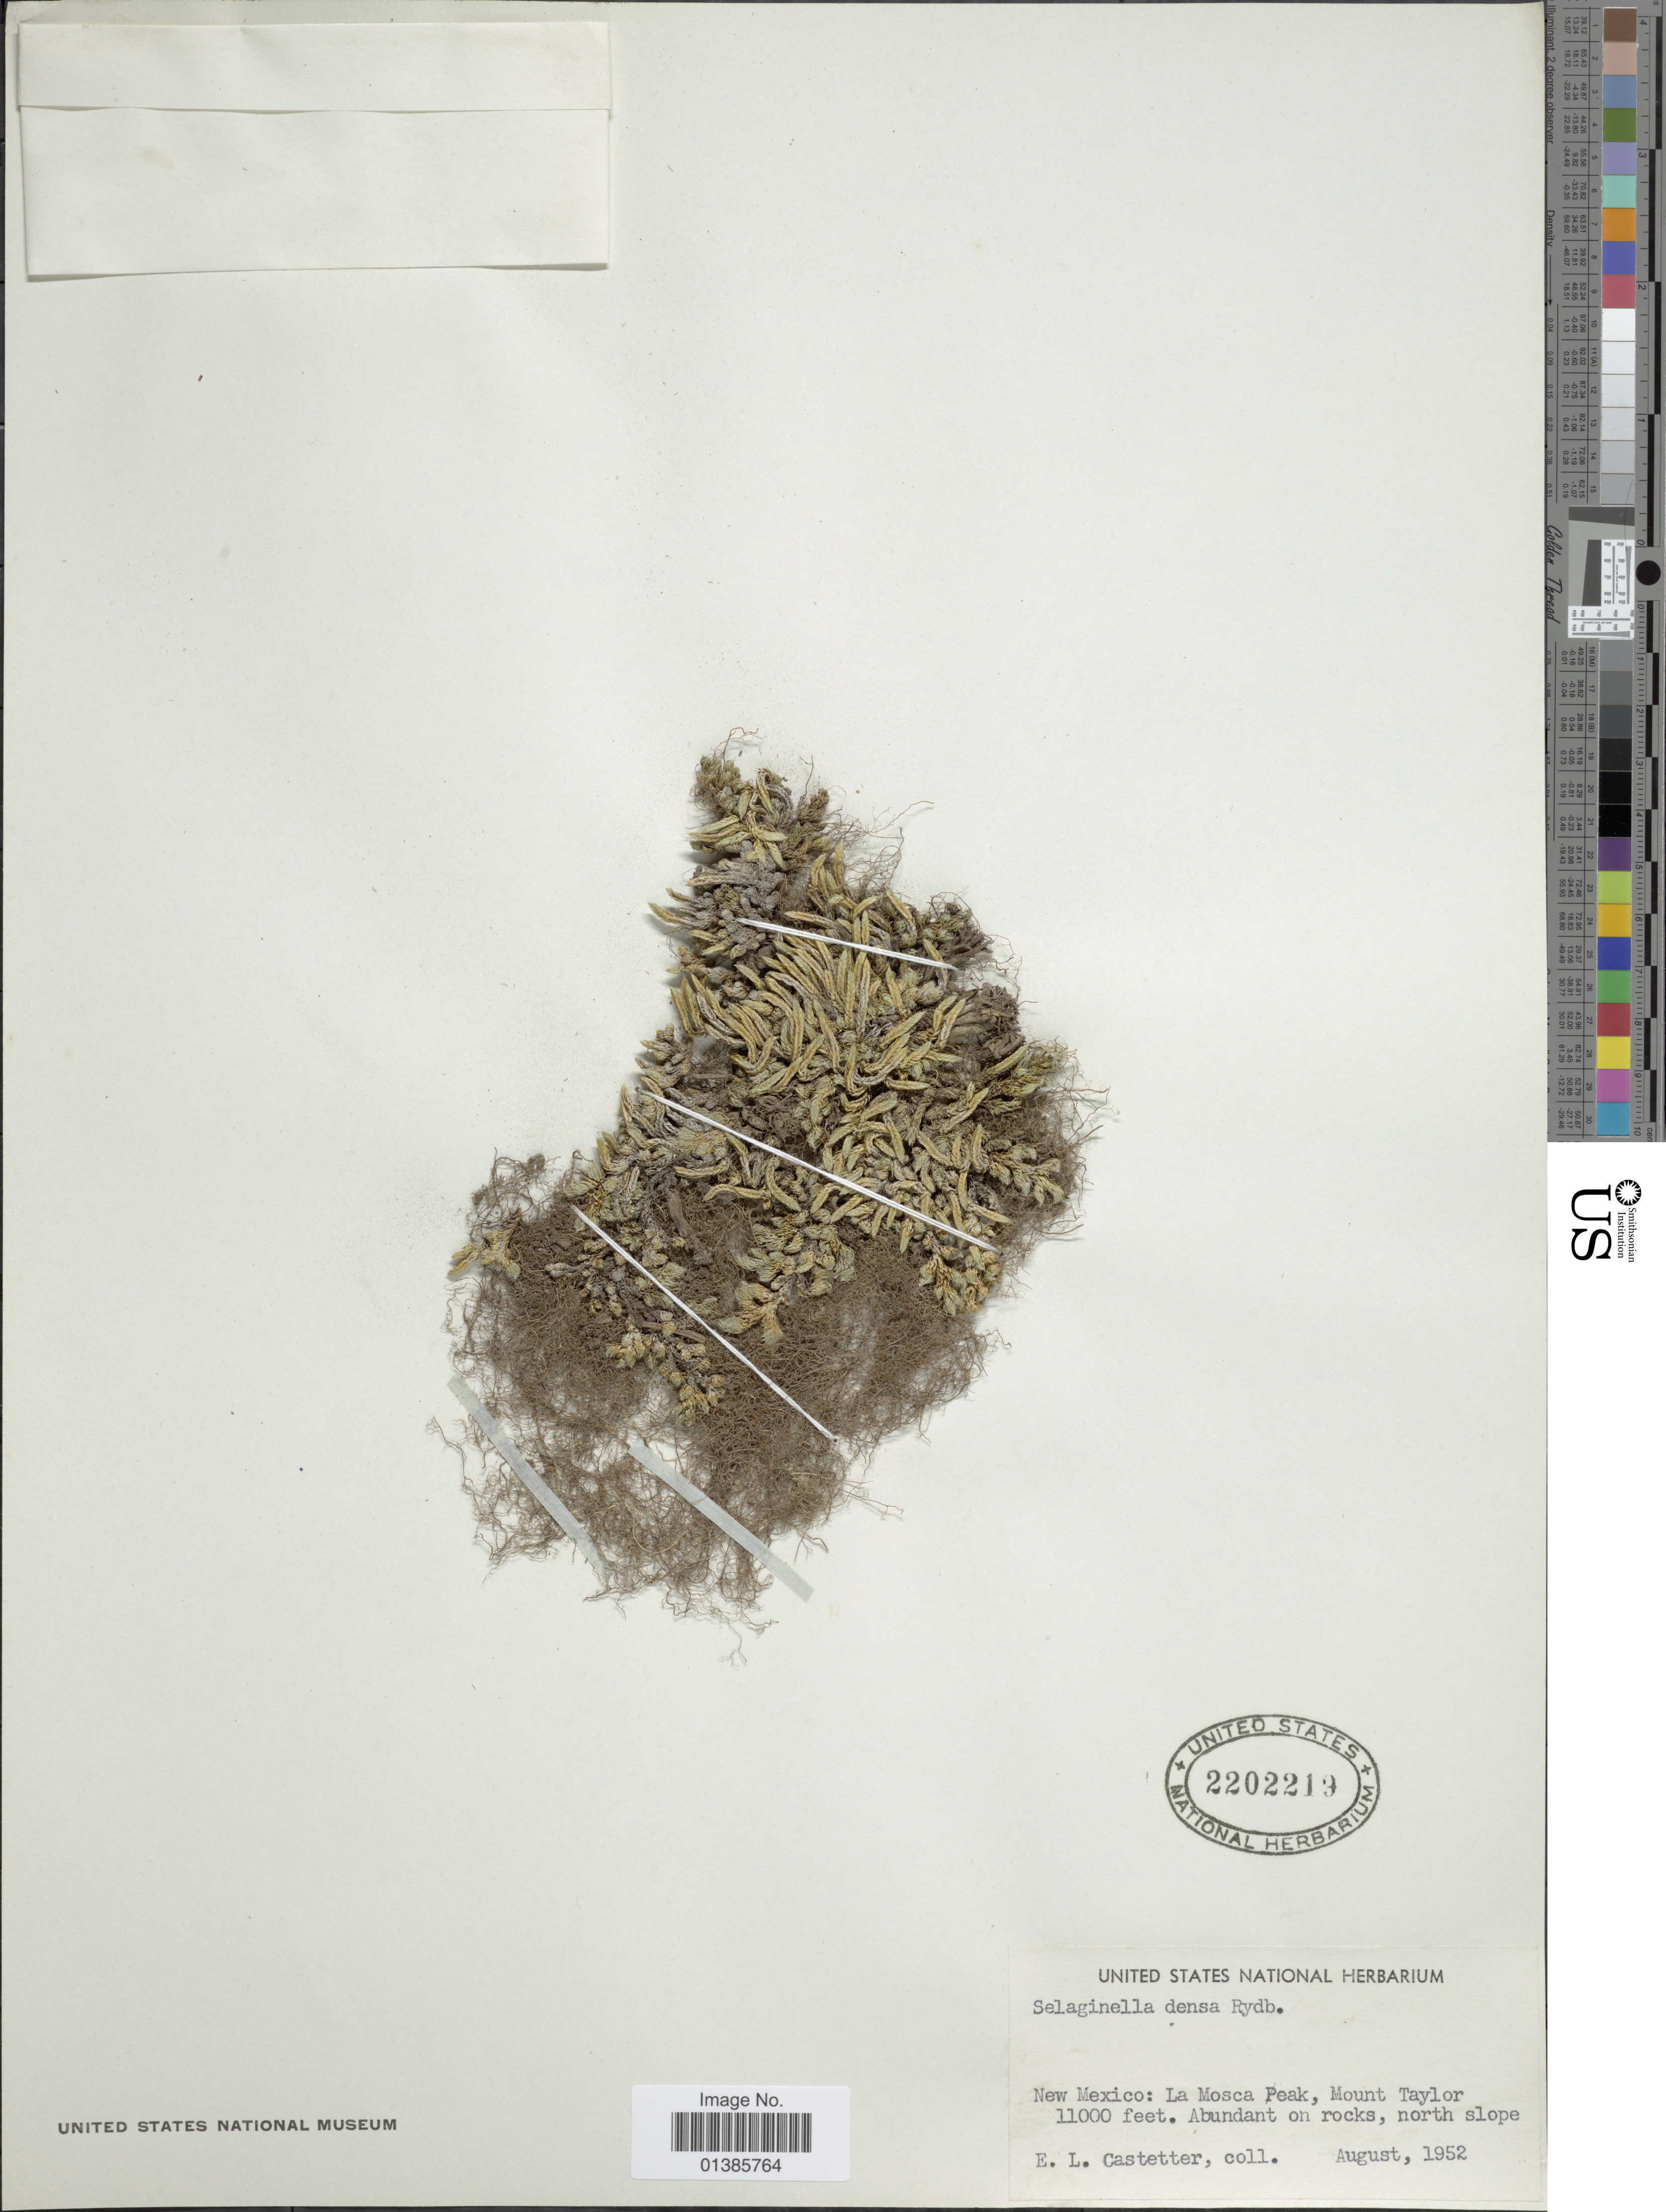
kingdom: Plantae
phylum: Tracheophyta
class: Lycopodiopsida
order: Selaginellales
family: Selaginellaceae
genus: Selaginella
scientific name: Selaginella densa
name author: Rydb.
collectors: E. F. Castetter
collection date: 1952-08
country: United States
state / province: New Mexico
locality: La Mosca Peak, Mount Taylor.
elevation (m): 3353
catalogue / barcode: US 2202219